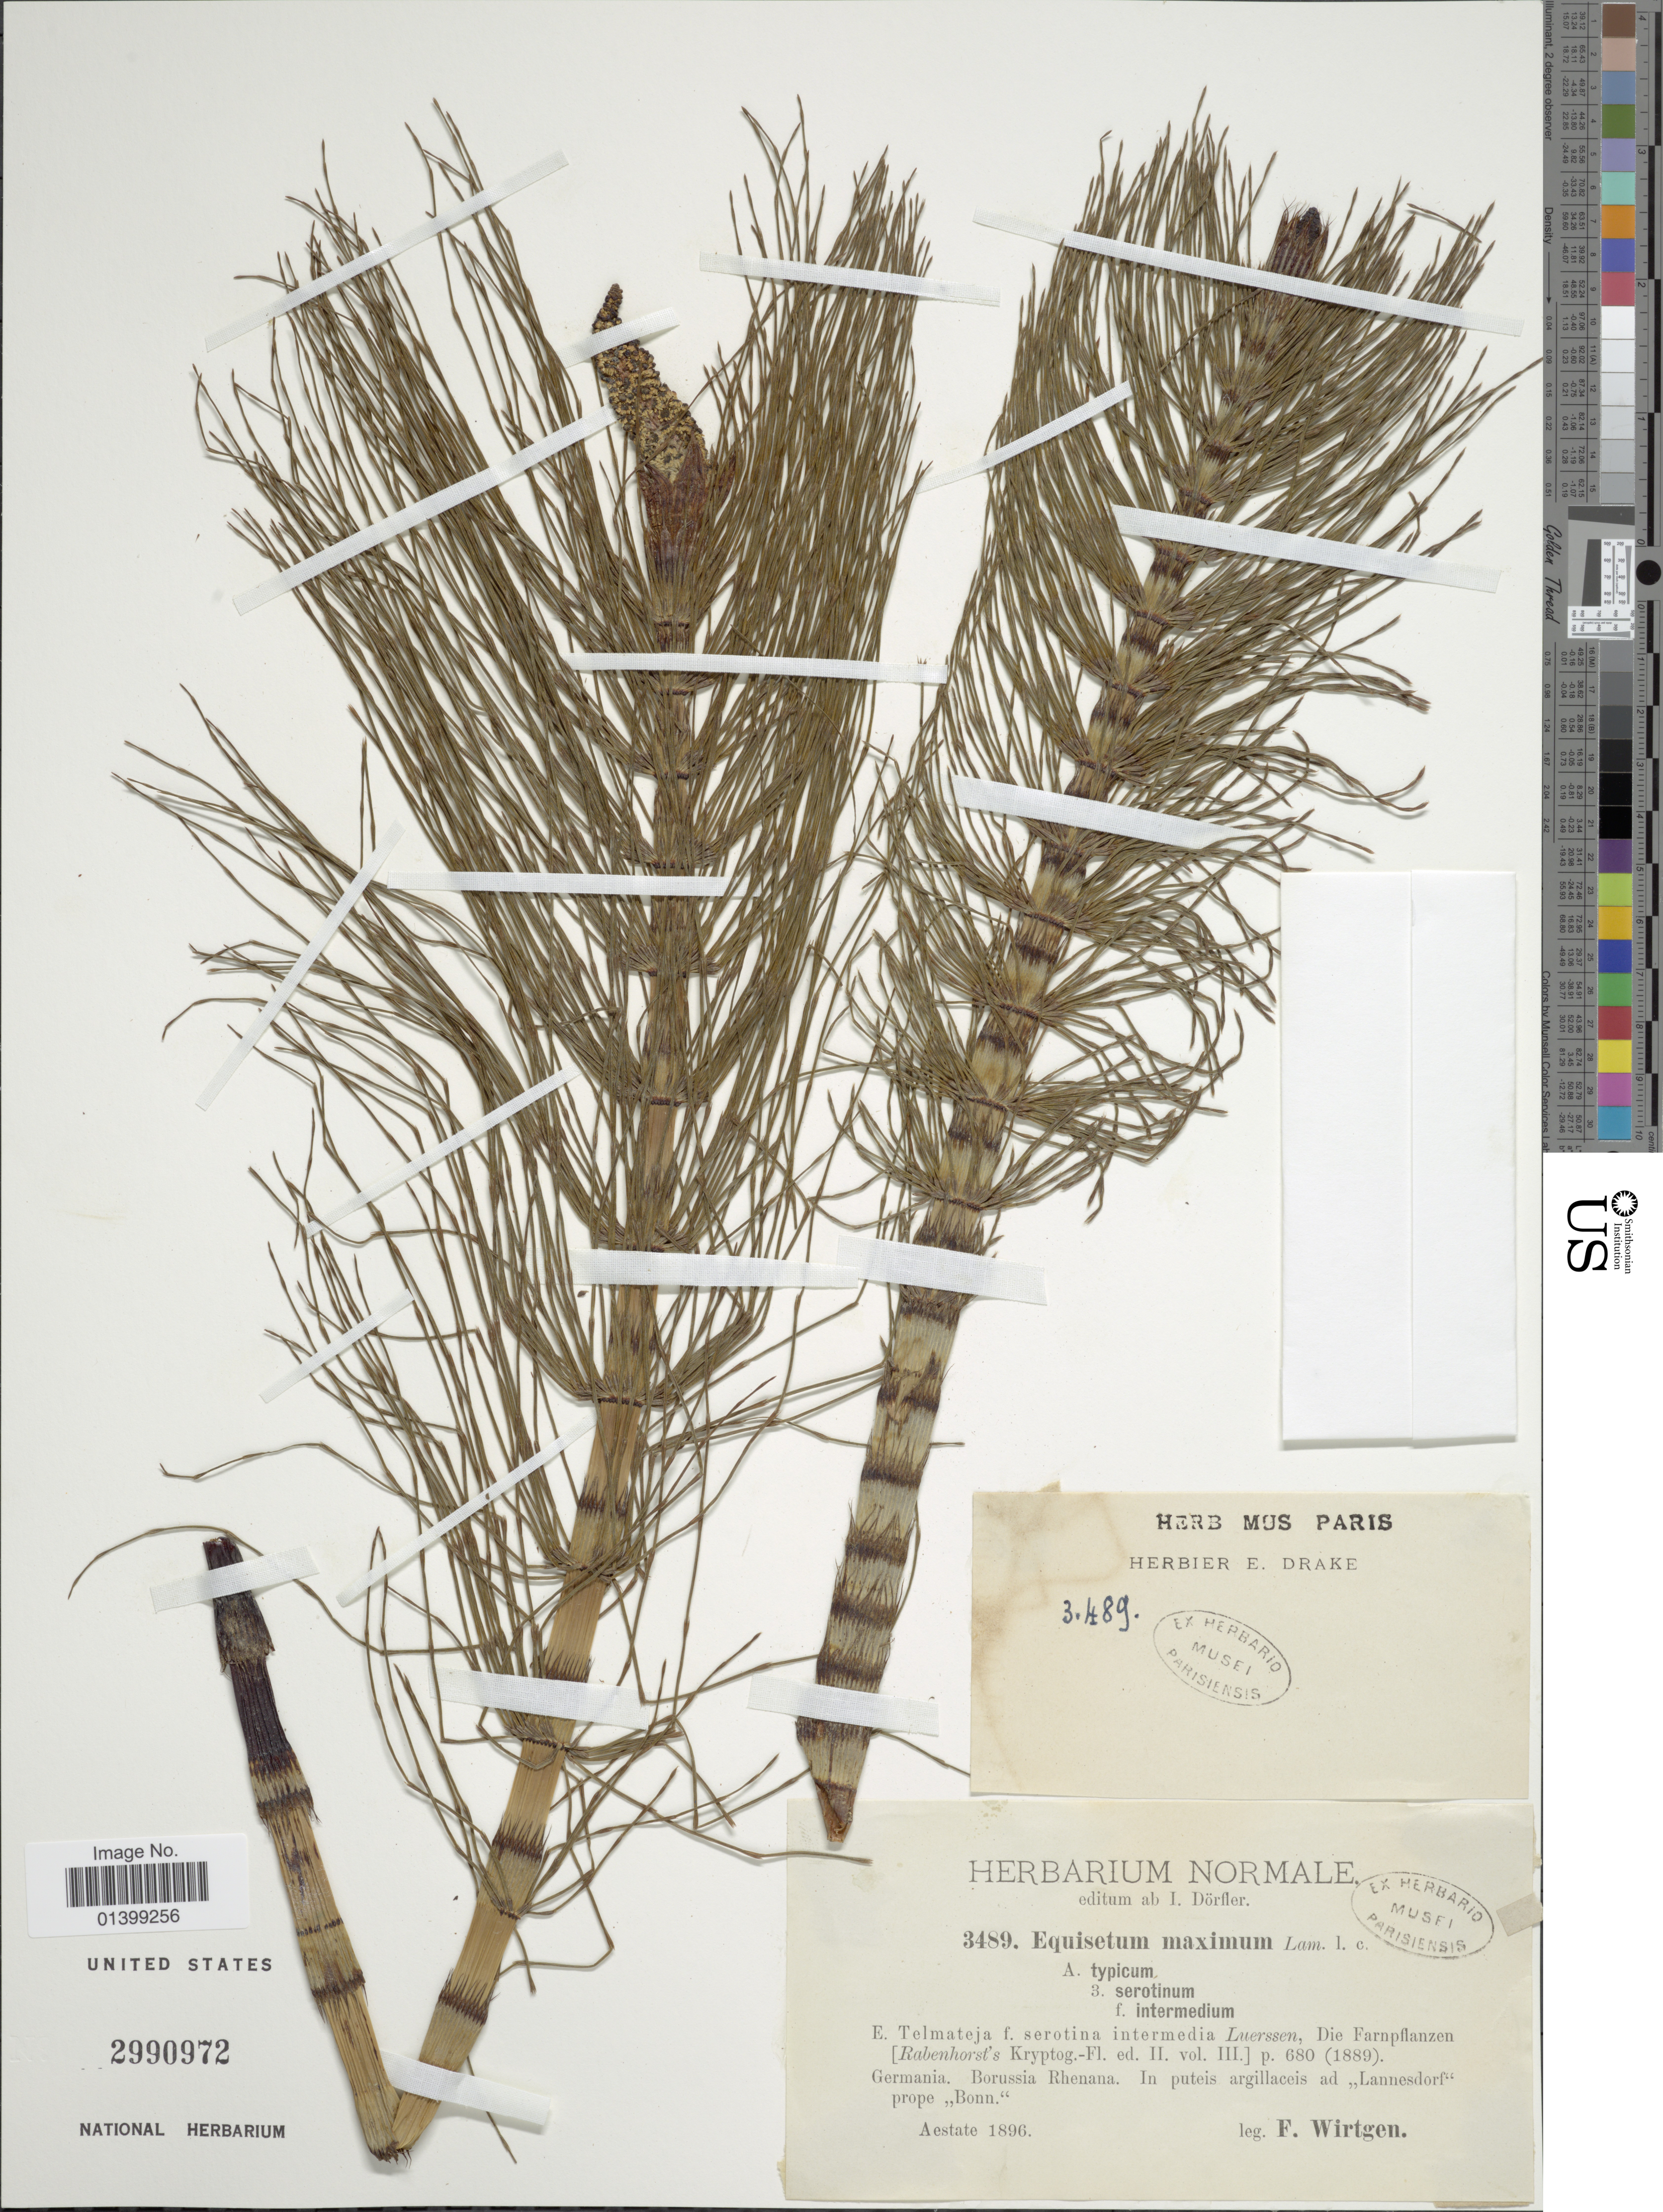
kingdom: Plantae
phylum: Tracheophyta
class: Polypodiopsida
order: Equisetales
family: Equisetaceae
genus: Equisetum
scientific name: Equisetum telmateia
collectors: F. Wirtgen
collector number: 3489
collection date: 1896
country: Germany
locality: Borussia Rhenana, In puteis argillaceis ad ,,Lannesdorf' prope , ,Bonn'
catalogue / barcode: US 2990972